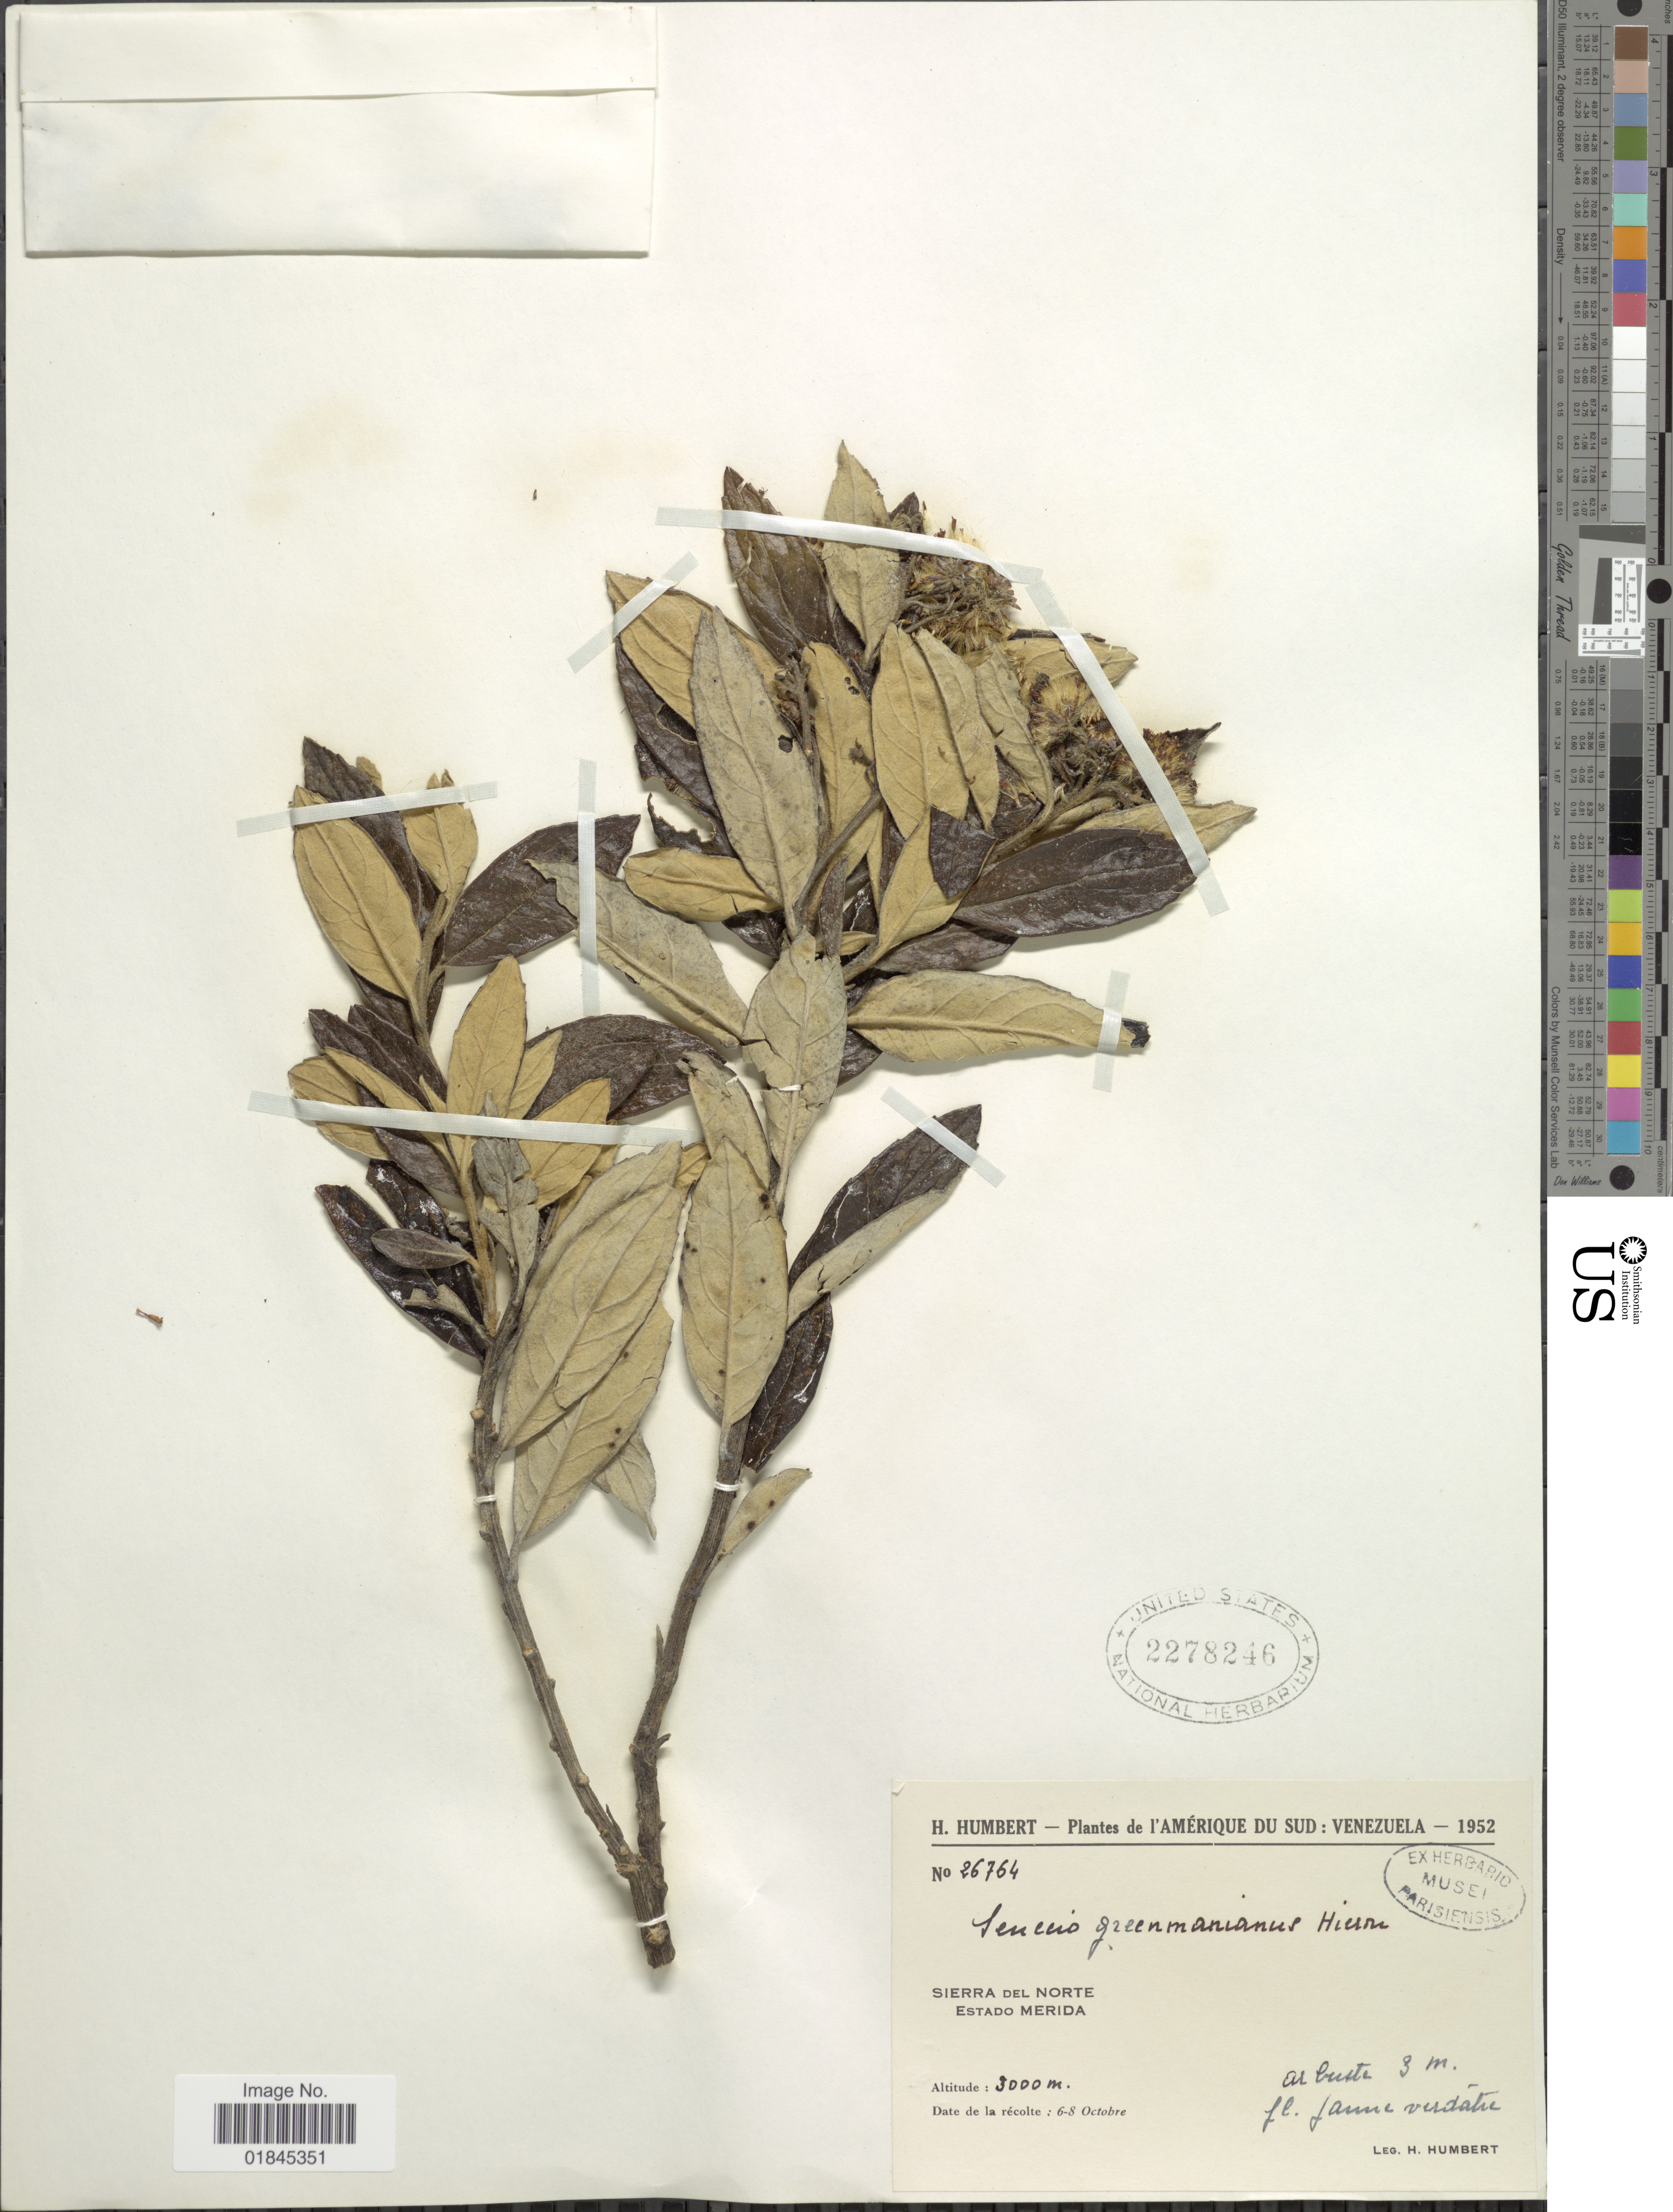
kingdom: Plantae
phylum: Tracheophyta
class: Magnoliopsida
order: Asterales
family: Asteraceae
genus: Pentacalia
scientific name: Pentacalia greenmaniana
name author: (Hieron.) Cuatrec.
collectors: H. Humbert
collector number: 26764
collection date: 1952-10-06/1952-10-08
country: Venezuela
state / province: Mérida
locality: Sierra del Norte. Estado Merida.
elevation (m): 3000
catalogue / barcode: US 2278246